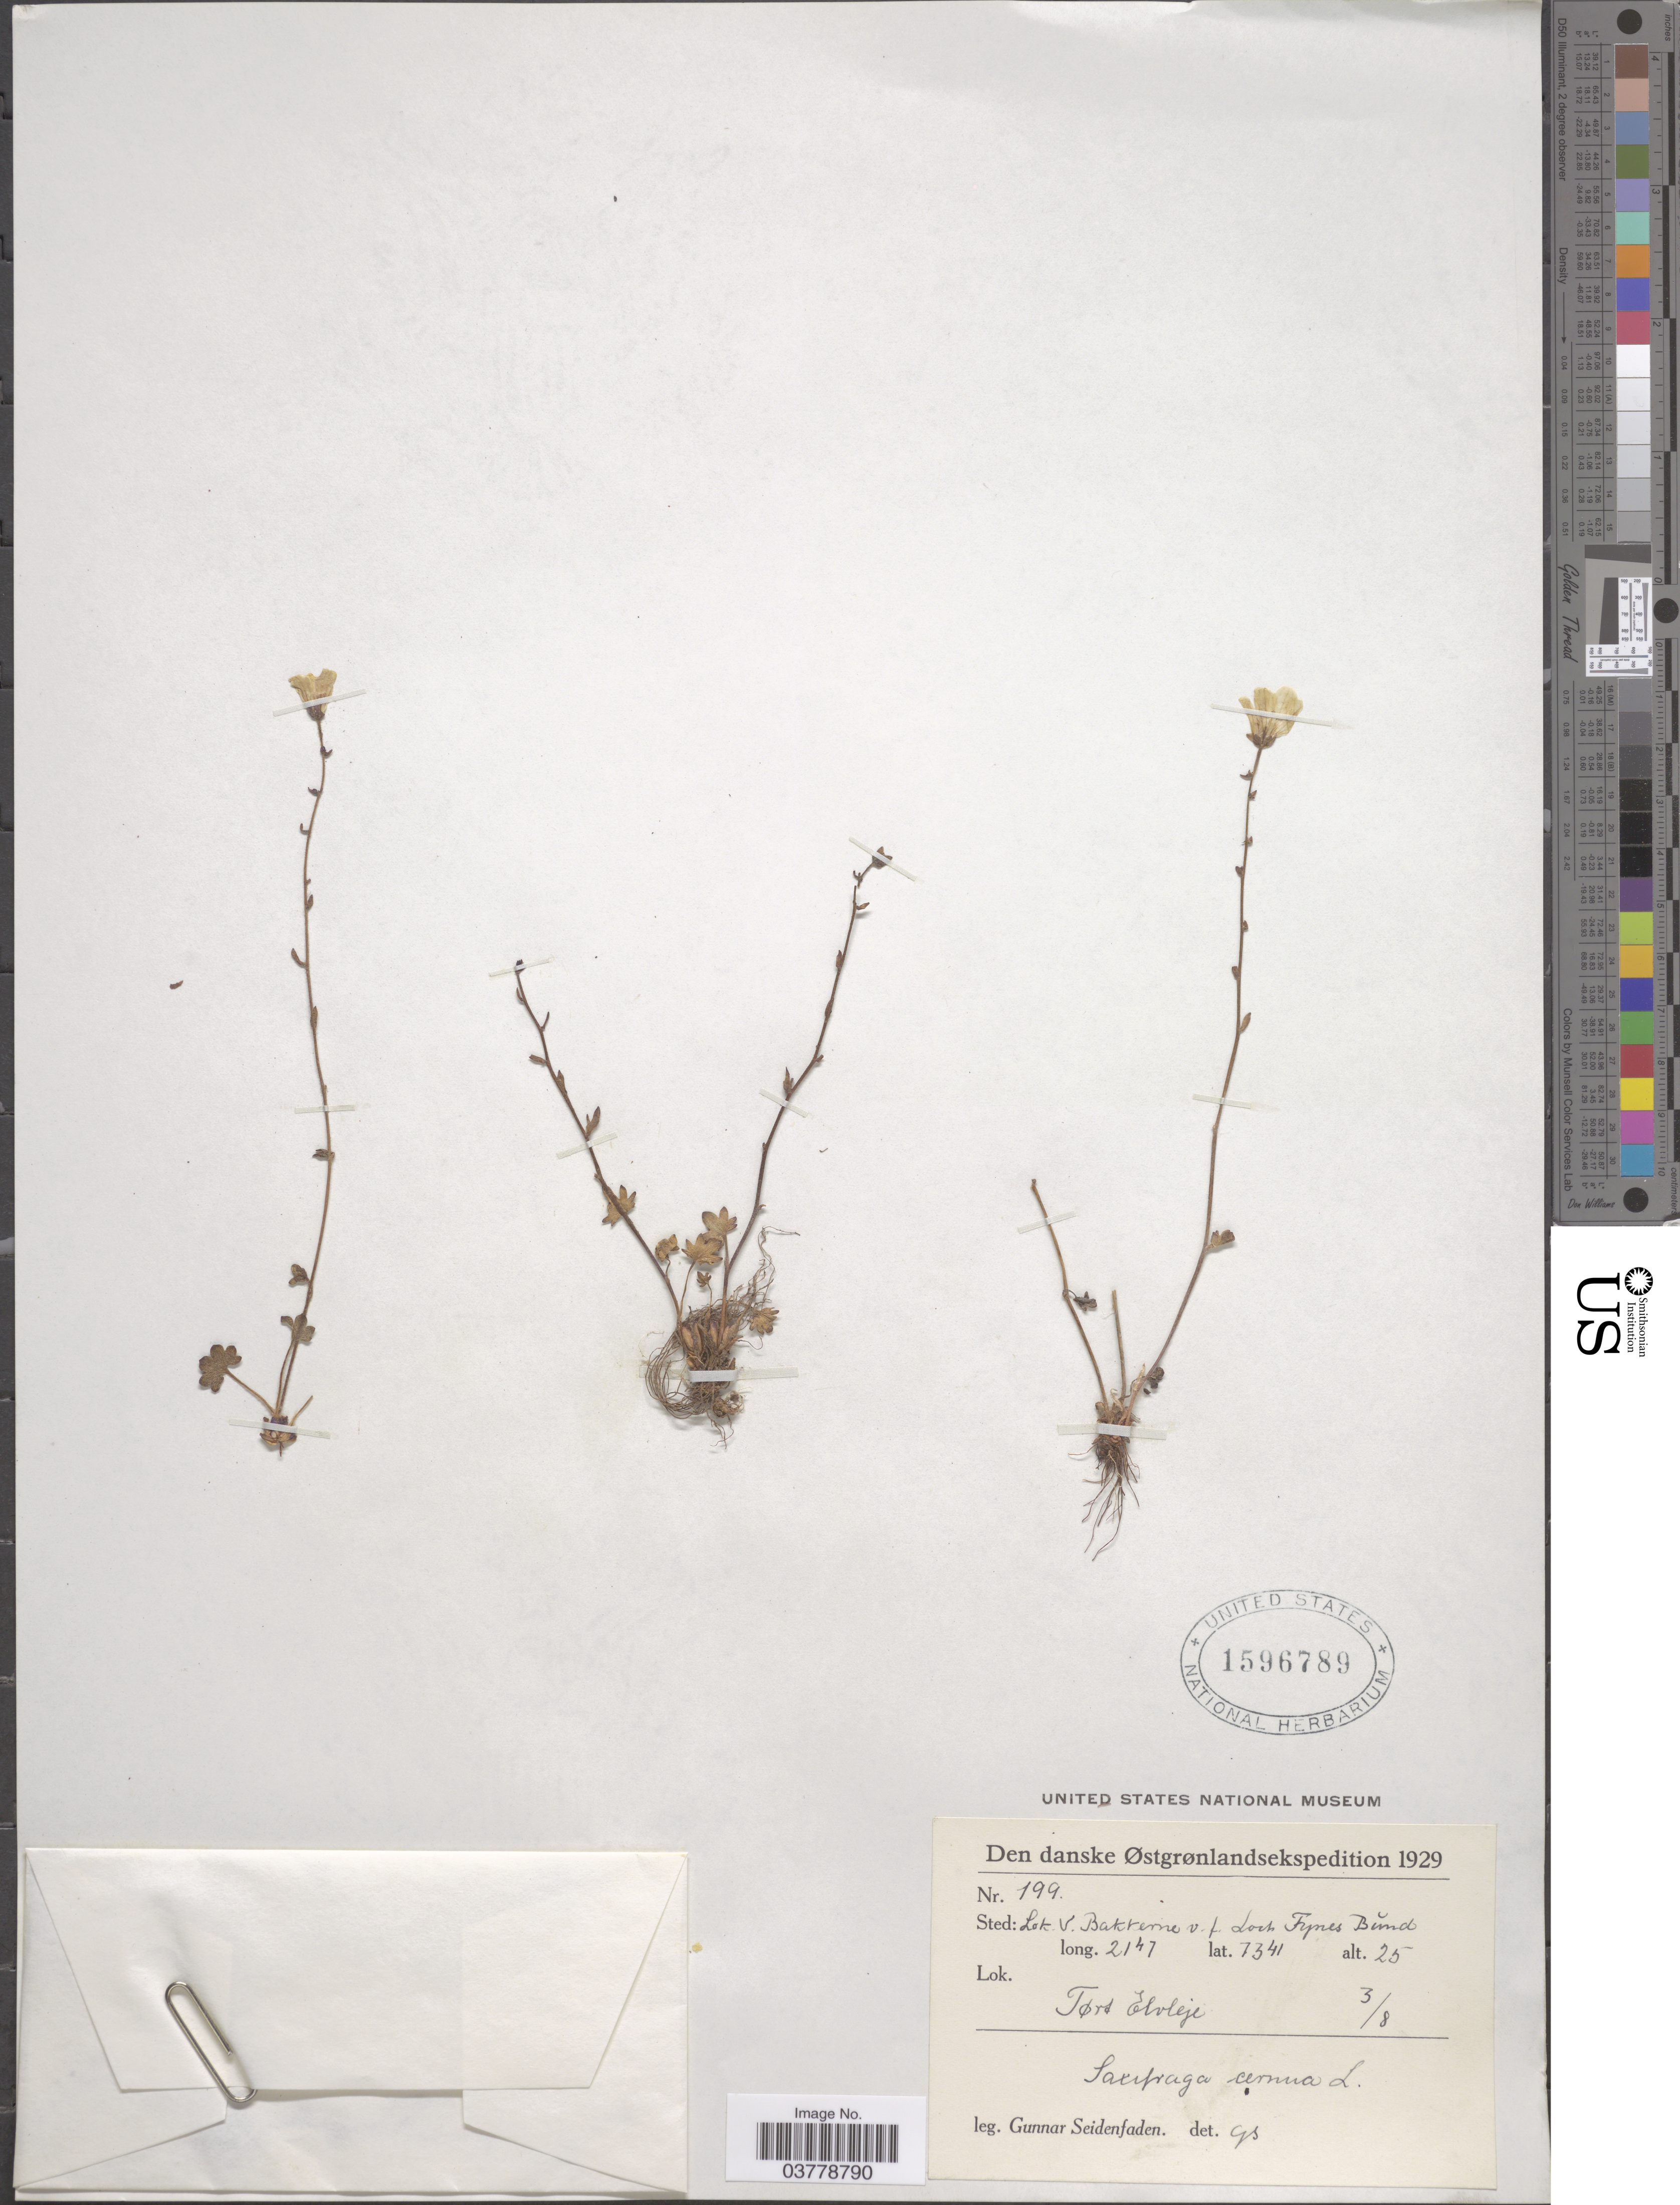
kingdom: Plantae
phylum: Tracheophyta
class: Magnoliopsida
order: Saxifragales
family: Saxifragaceae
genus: Saxifraga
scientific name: Saxifraga cernua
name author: L.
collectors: G. Seidenfaden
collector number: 199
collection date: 1929-08-03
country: Greenland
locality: Den danske Østgrønlands. Lok. V. Bakkerne v. f. Loch Fynes Bŭnd. Tørt Elvleje.*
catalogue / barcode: US 1596789